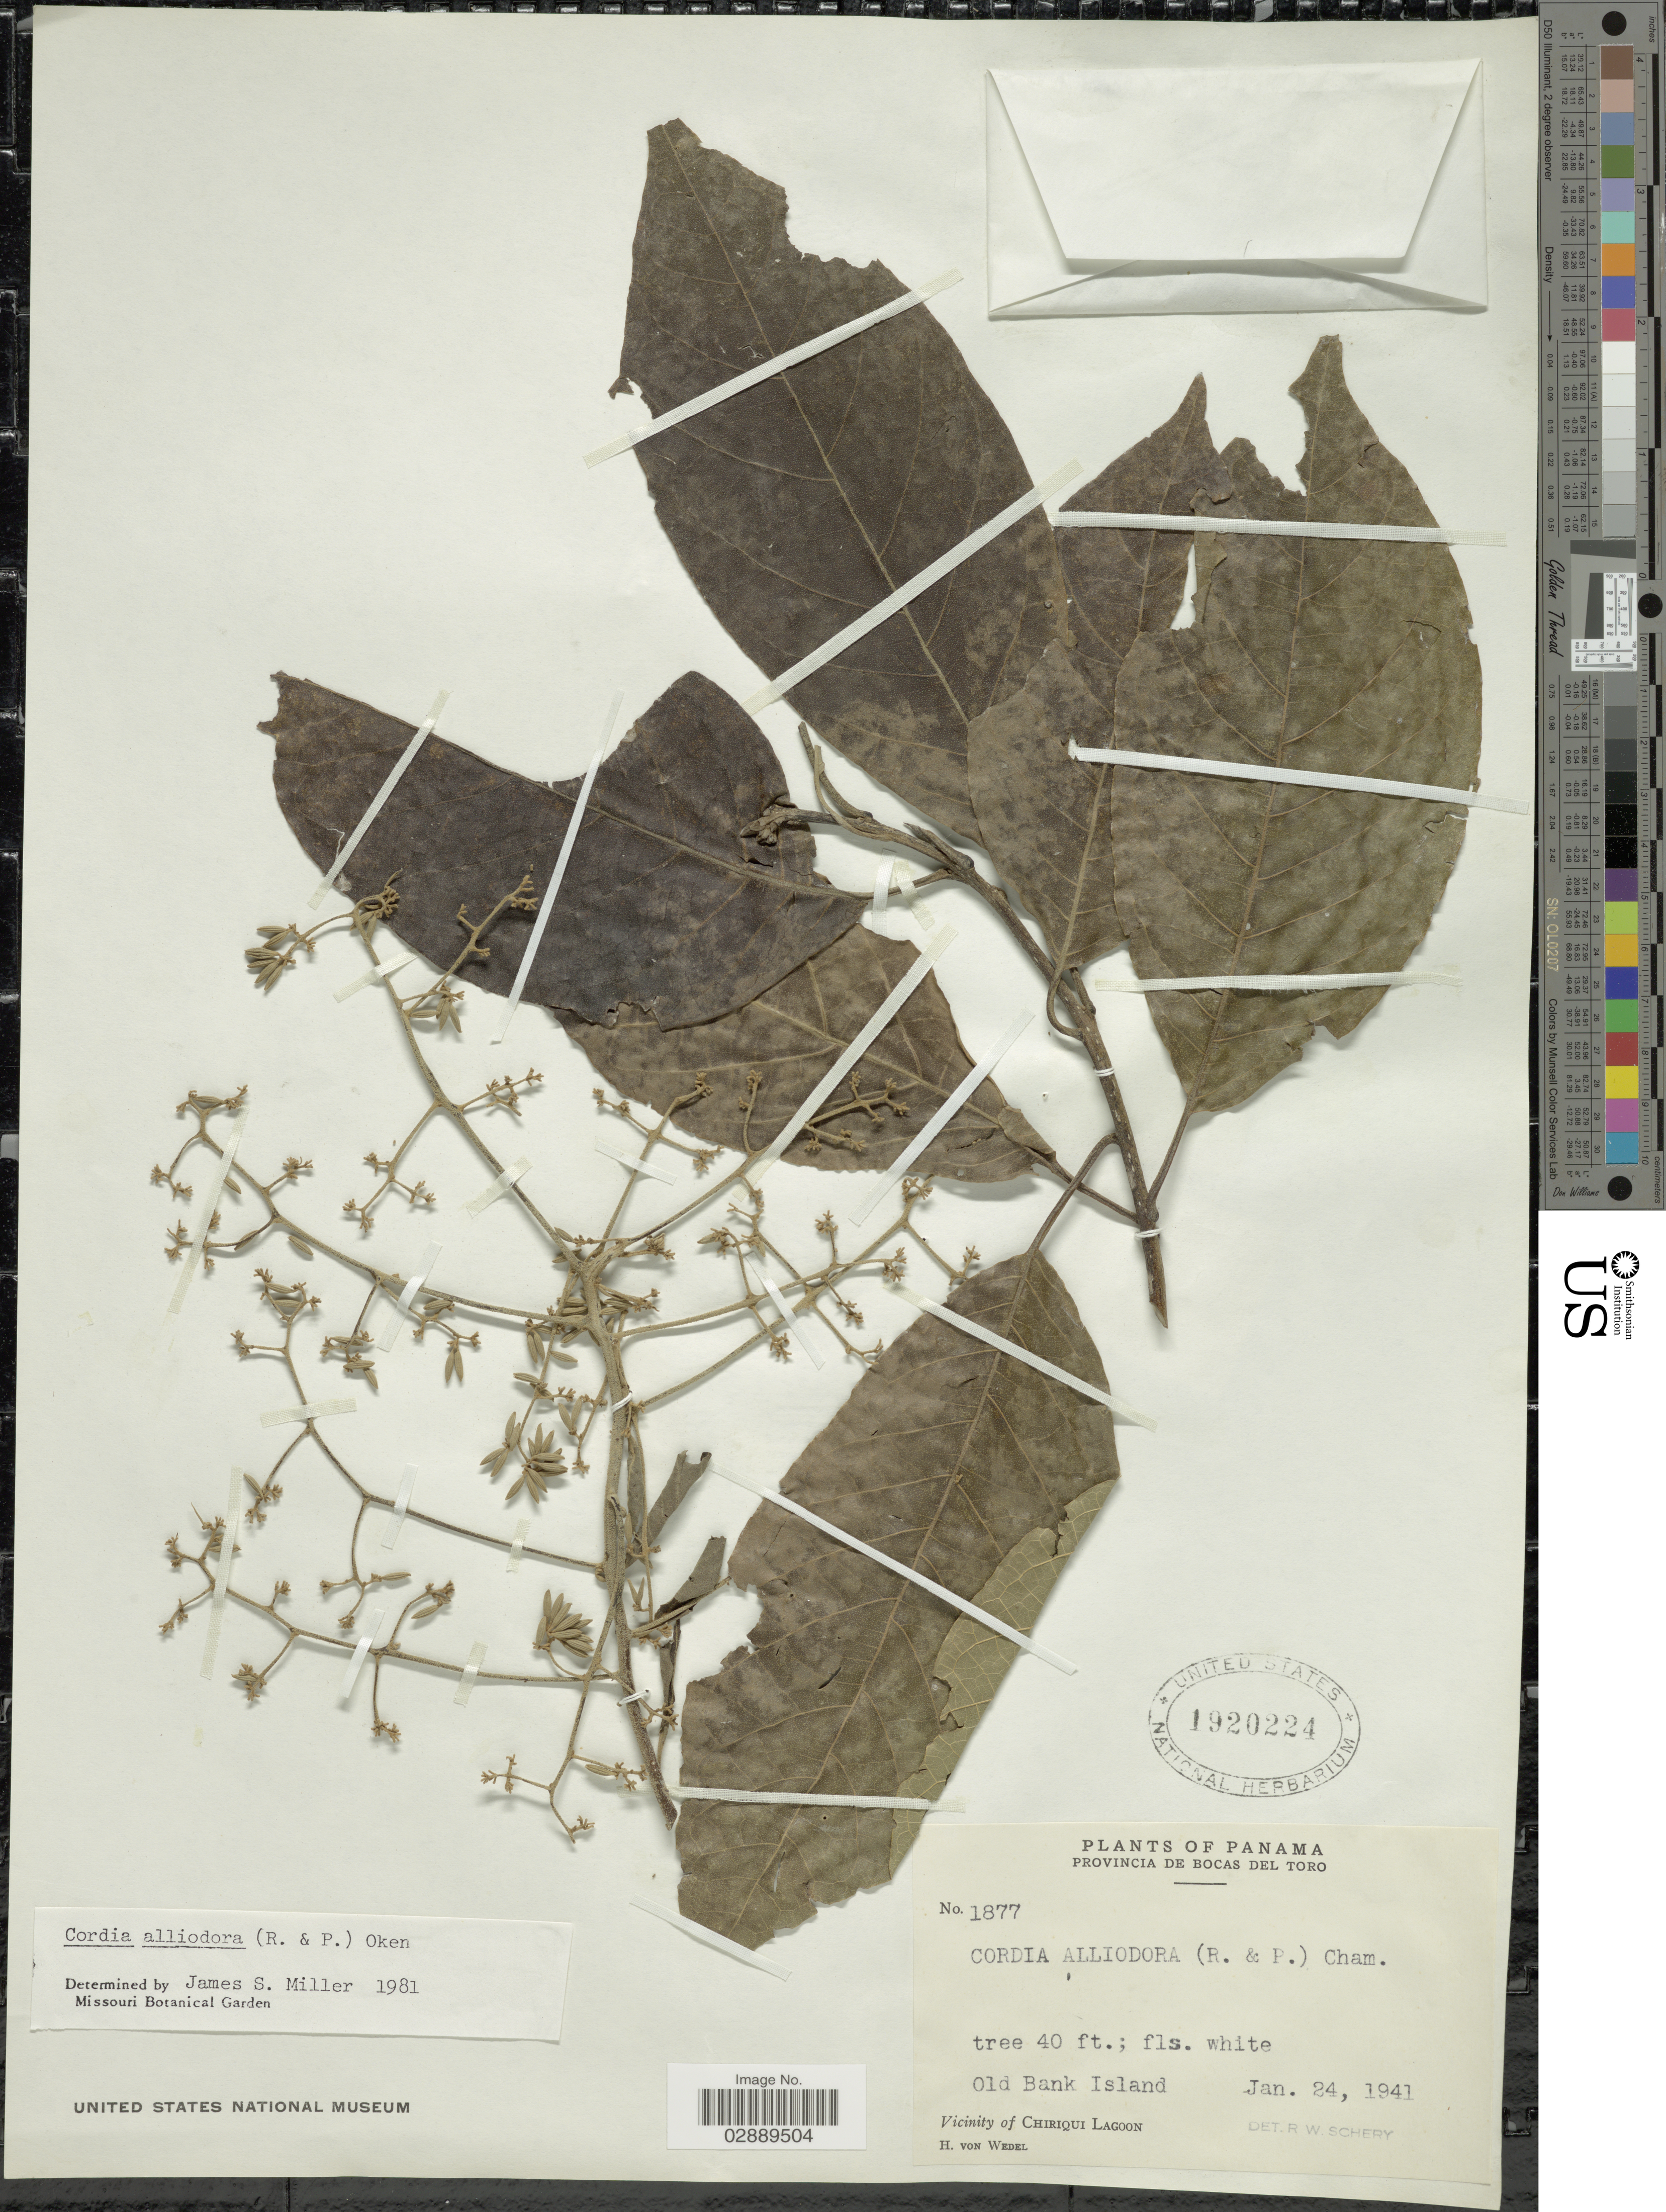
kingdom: Plantae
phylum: Tracheophyta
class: Magnoliopsida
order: Boraginales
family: Cordiaceae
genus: Cordia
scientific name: Cordia alliodora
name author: (Ruiz & Pav.) Oken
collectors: H. von Wedel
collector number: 1877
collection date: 1941-01-24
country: Panama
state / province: Bocas del Toro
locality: Old Bank Island.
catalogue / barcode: US 1920224